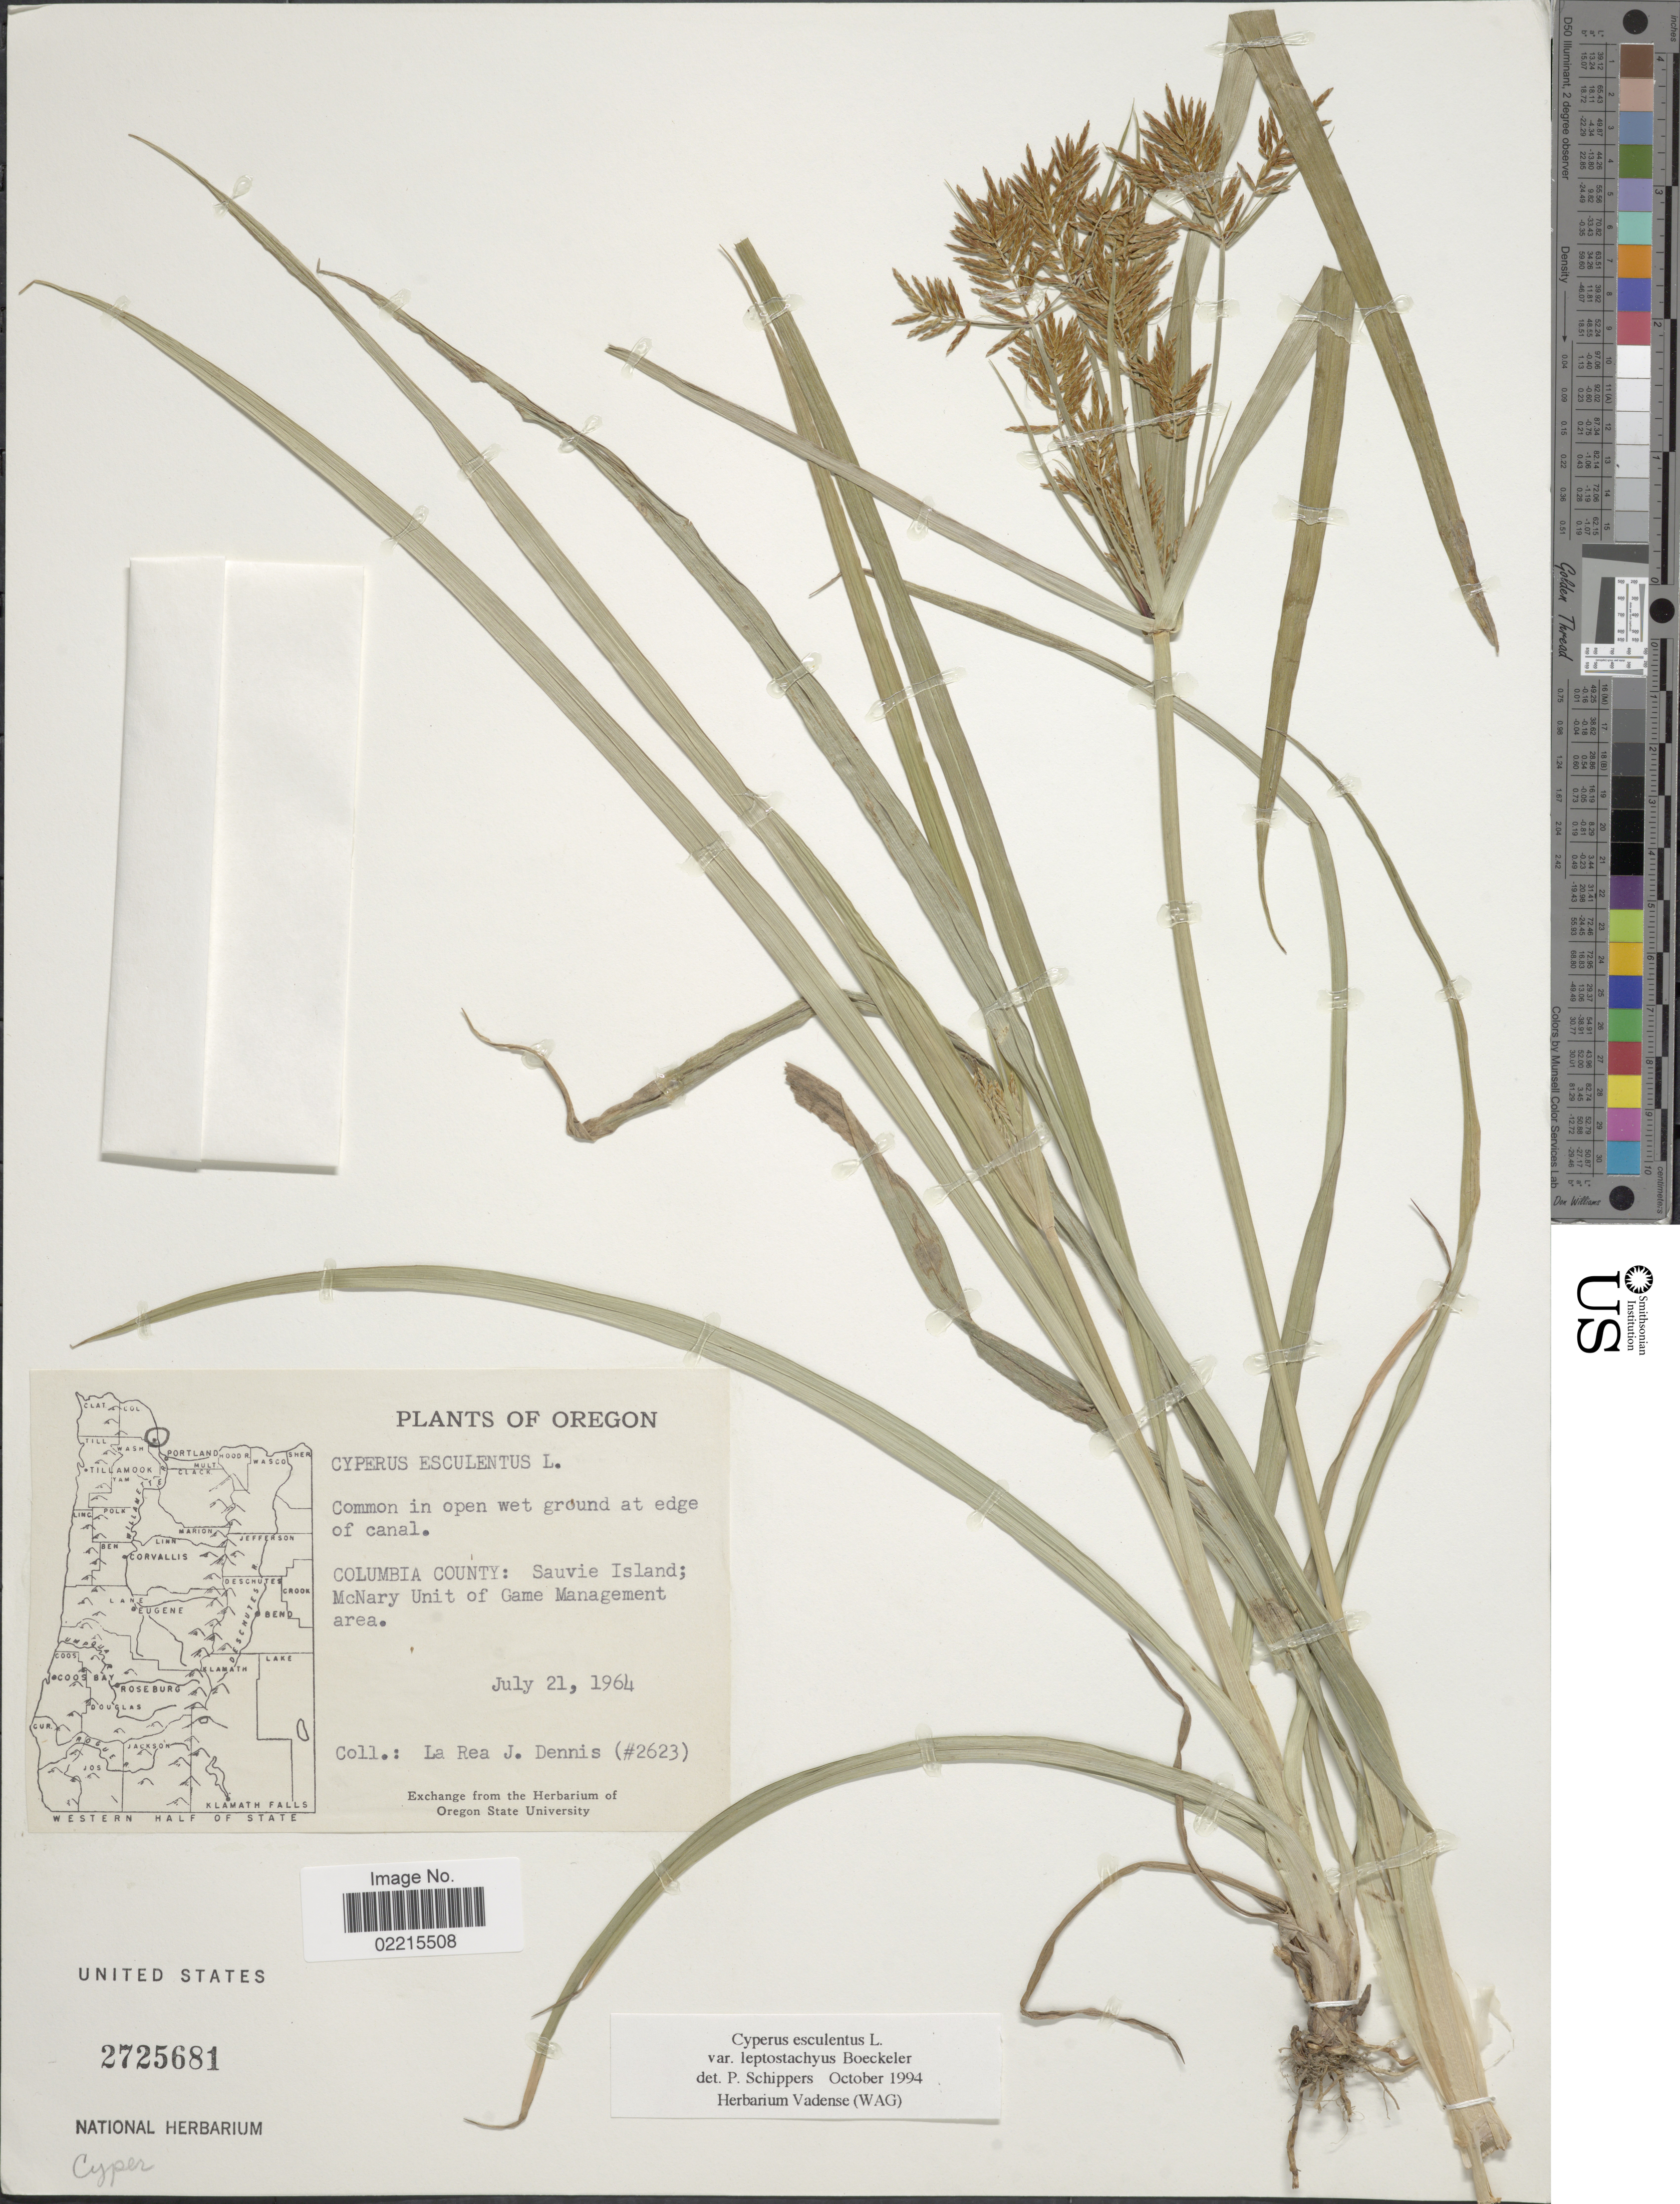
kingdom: Plantae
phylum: Tracheophyta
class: Liliopsida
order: Poales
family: Cyperaceae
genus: Cyperus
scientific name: Cyperus esculentus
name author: L.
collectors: L. Dennis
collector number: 2632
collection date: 1964-07-21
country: United States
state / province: Oregon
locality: Common in open wet ground at edge of canal, Columbia County: Sauvie Island; McNary Unit of Game Management area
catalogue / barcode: US 2725681